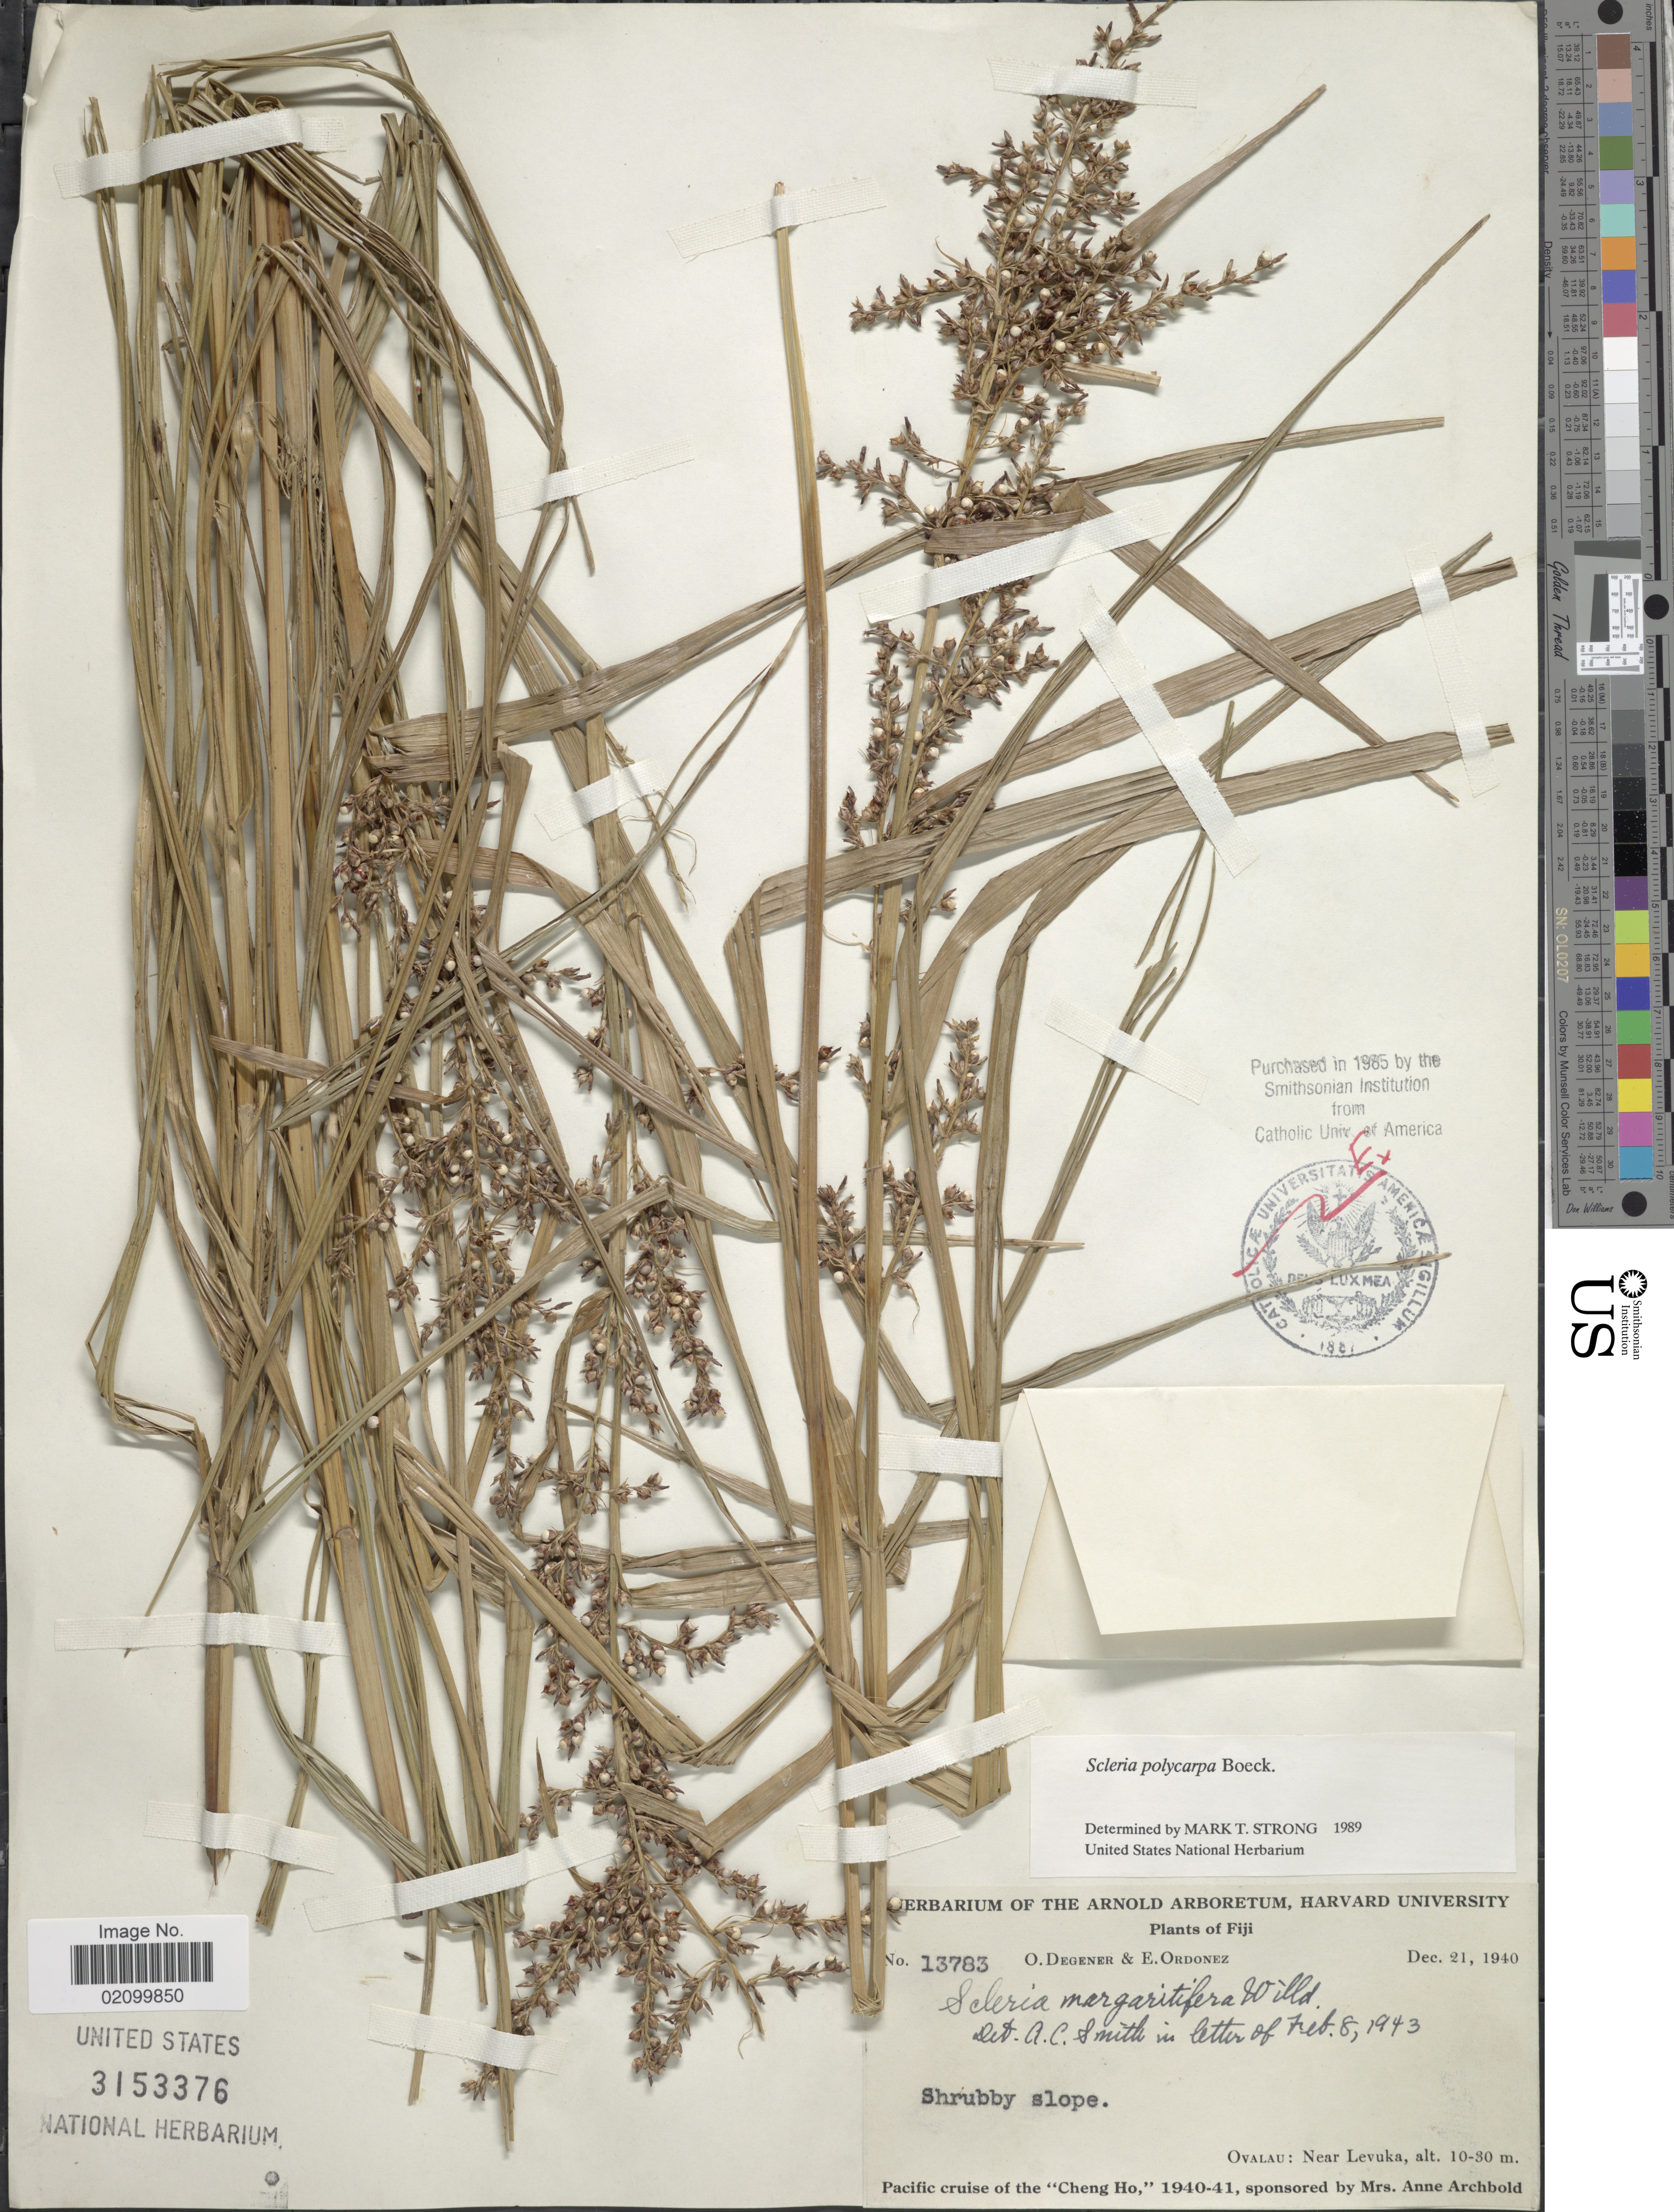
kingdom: Plantae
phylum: Tracheophyta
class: Liliopsida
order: Poales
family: Cyperaceae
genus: Scleria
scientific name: Scleria polycarpa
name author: Boeckeler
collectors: O. Degener & E. Ordonez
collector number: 13783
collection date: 1940-12-21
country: Fiji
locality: Ovalau: Near Levuka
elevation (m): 10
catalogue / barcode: US 3153376